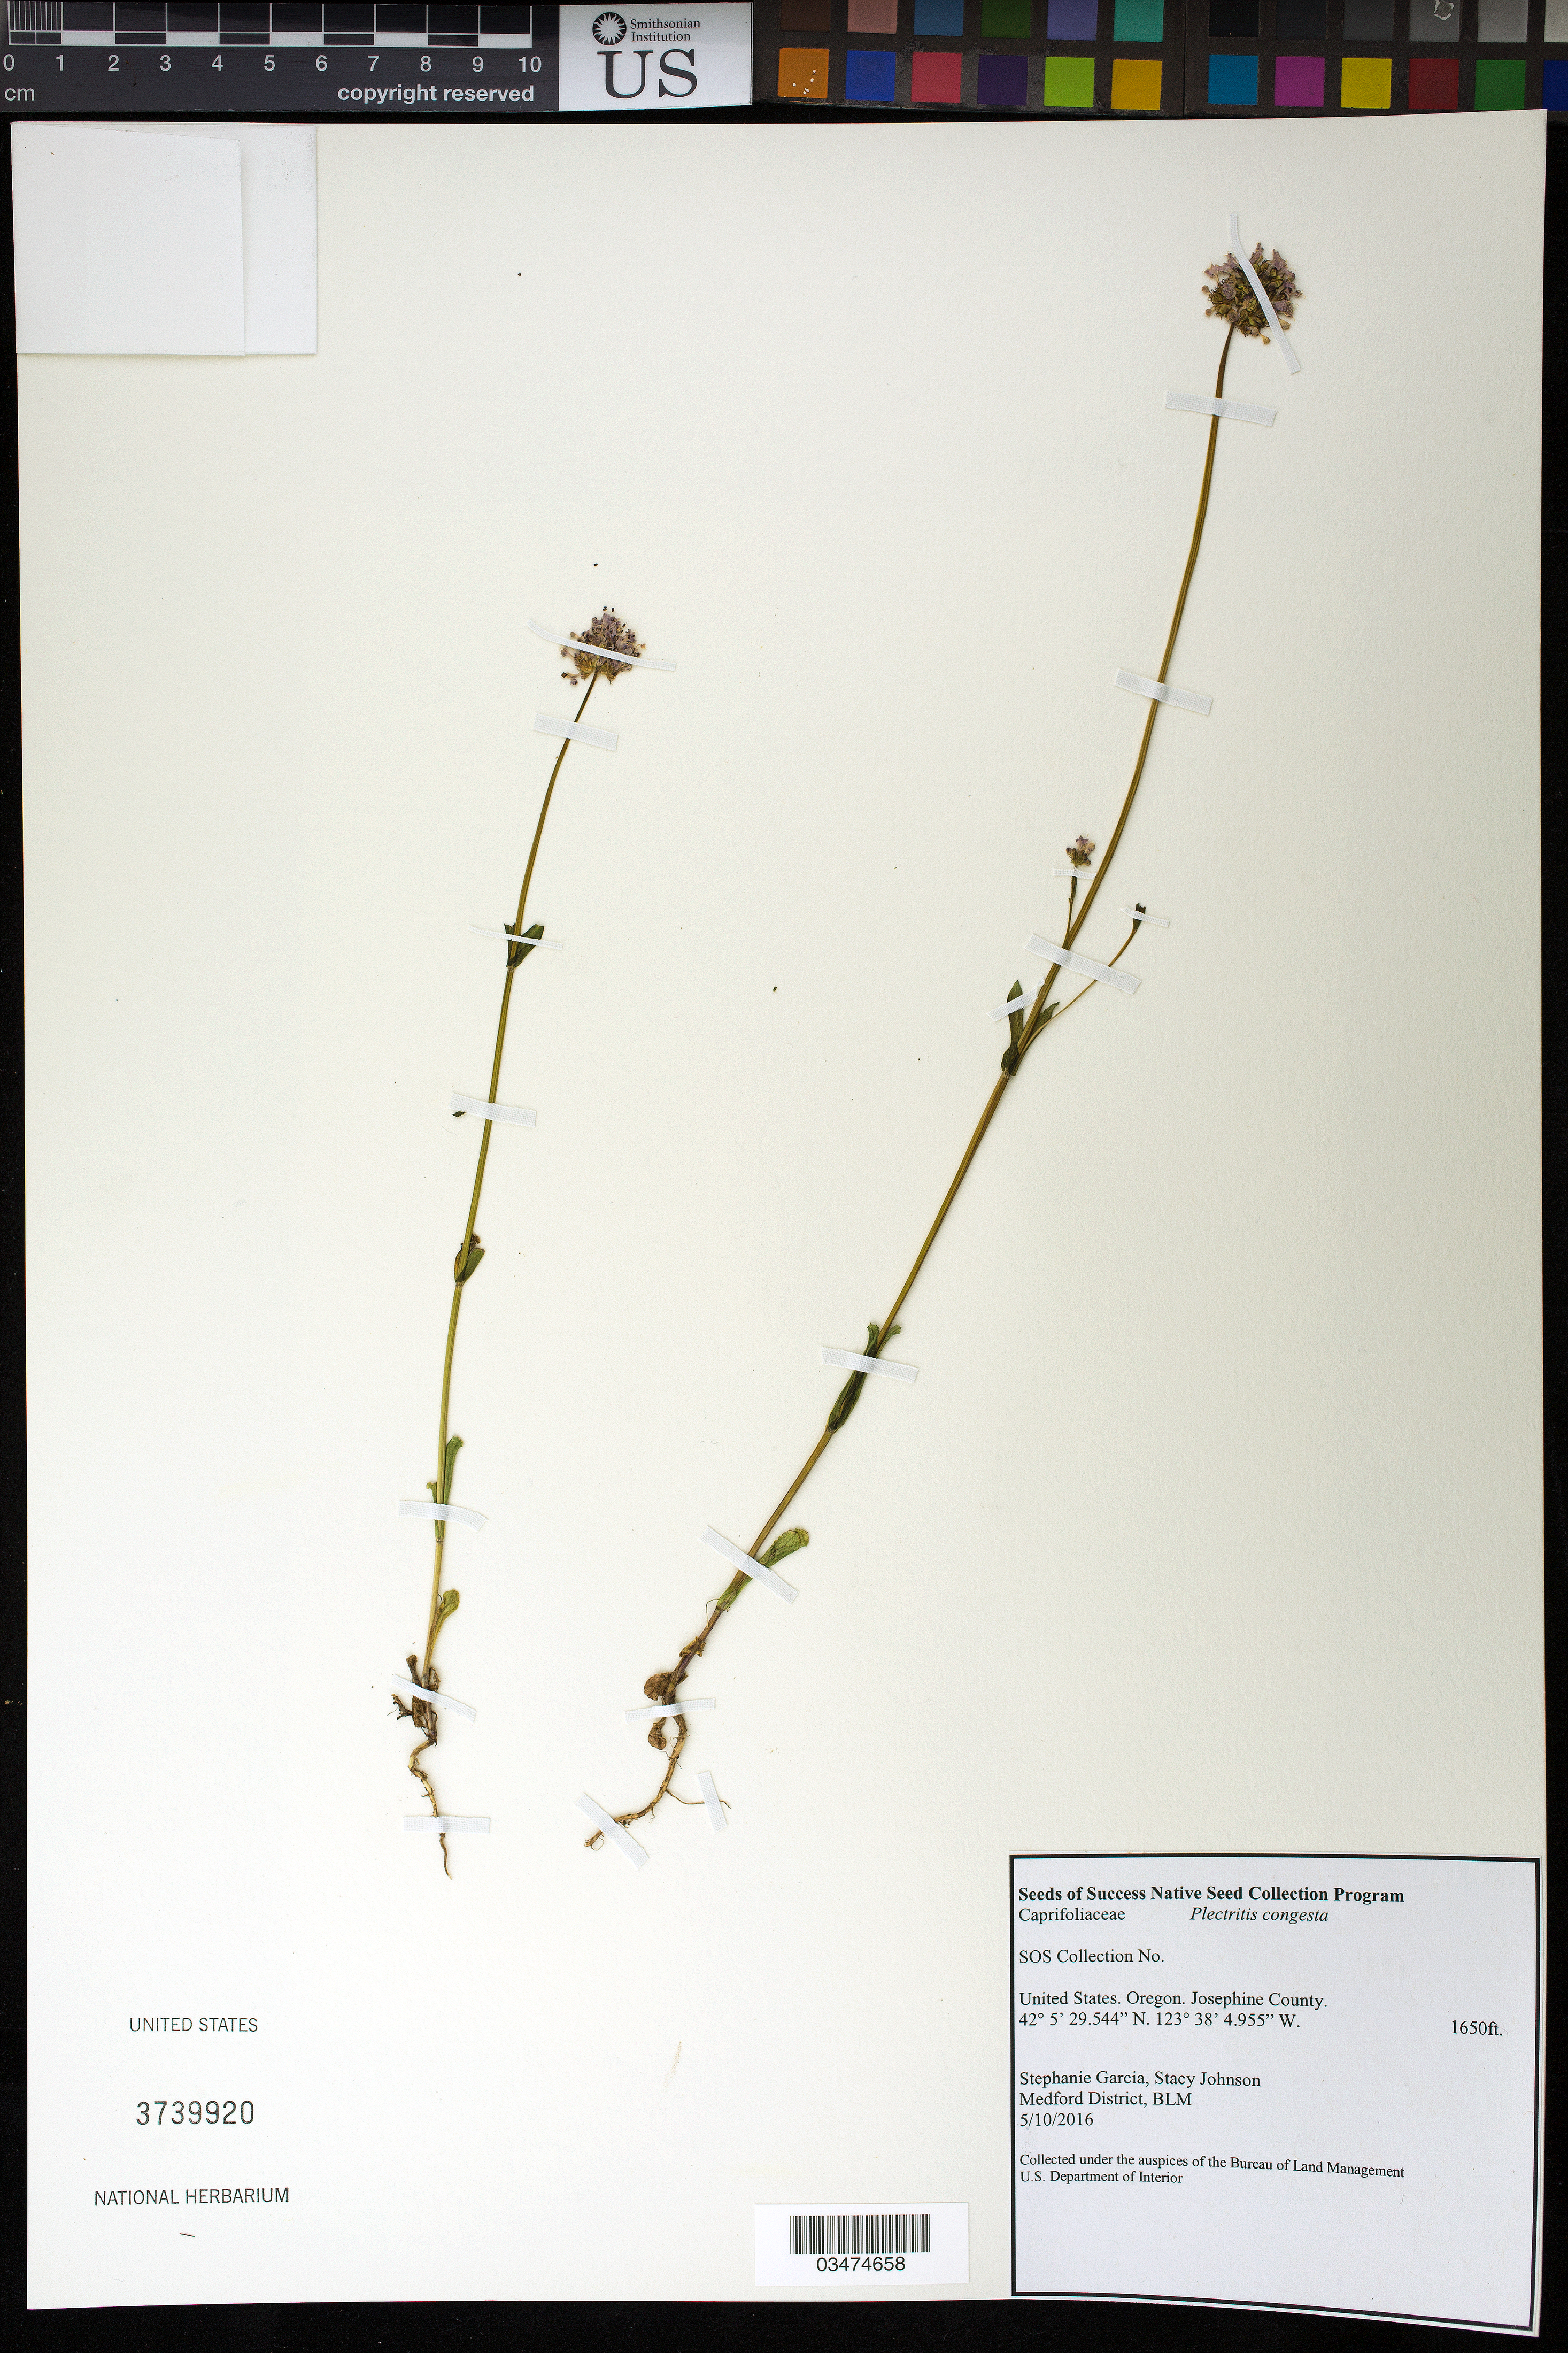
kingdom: Plantae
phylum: Tracheophyta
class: Magnoliopsida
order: Dipsacales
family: Caprifoliaceae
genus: Plectritis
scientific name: Plectritis congesta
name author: (Lindl.) DC.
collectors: S. Garcia & S. Johnson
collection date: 2016-05-10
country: United States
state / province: Oregon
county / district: Josephine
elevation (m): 503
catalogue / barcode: US 3739920